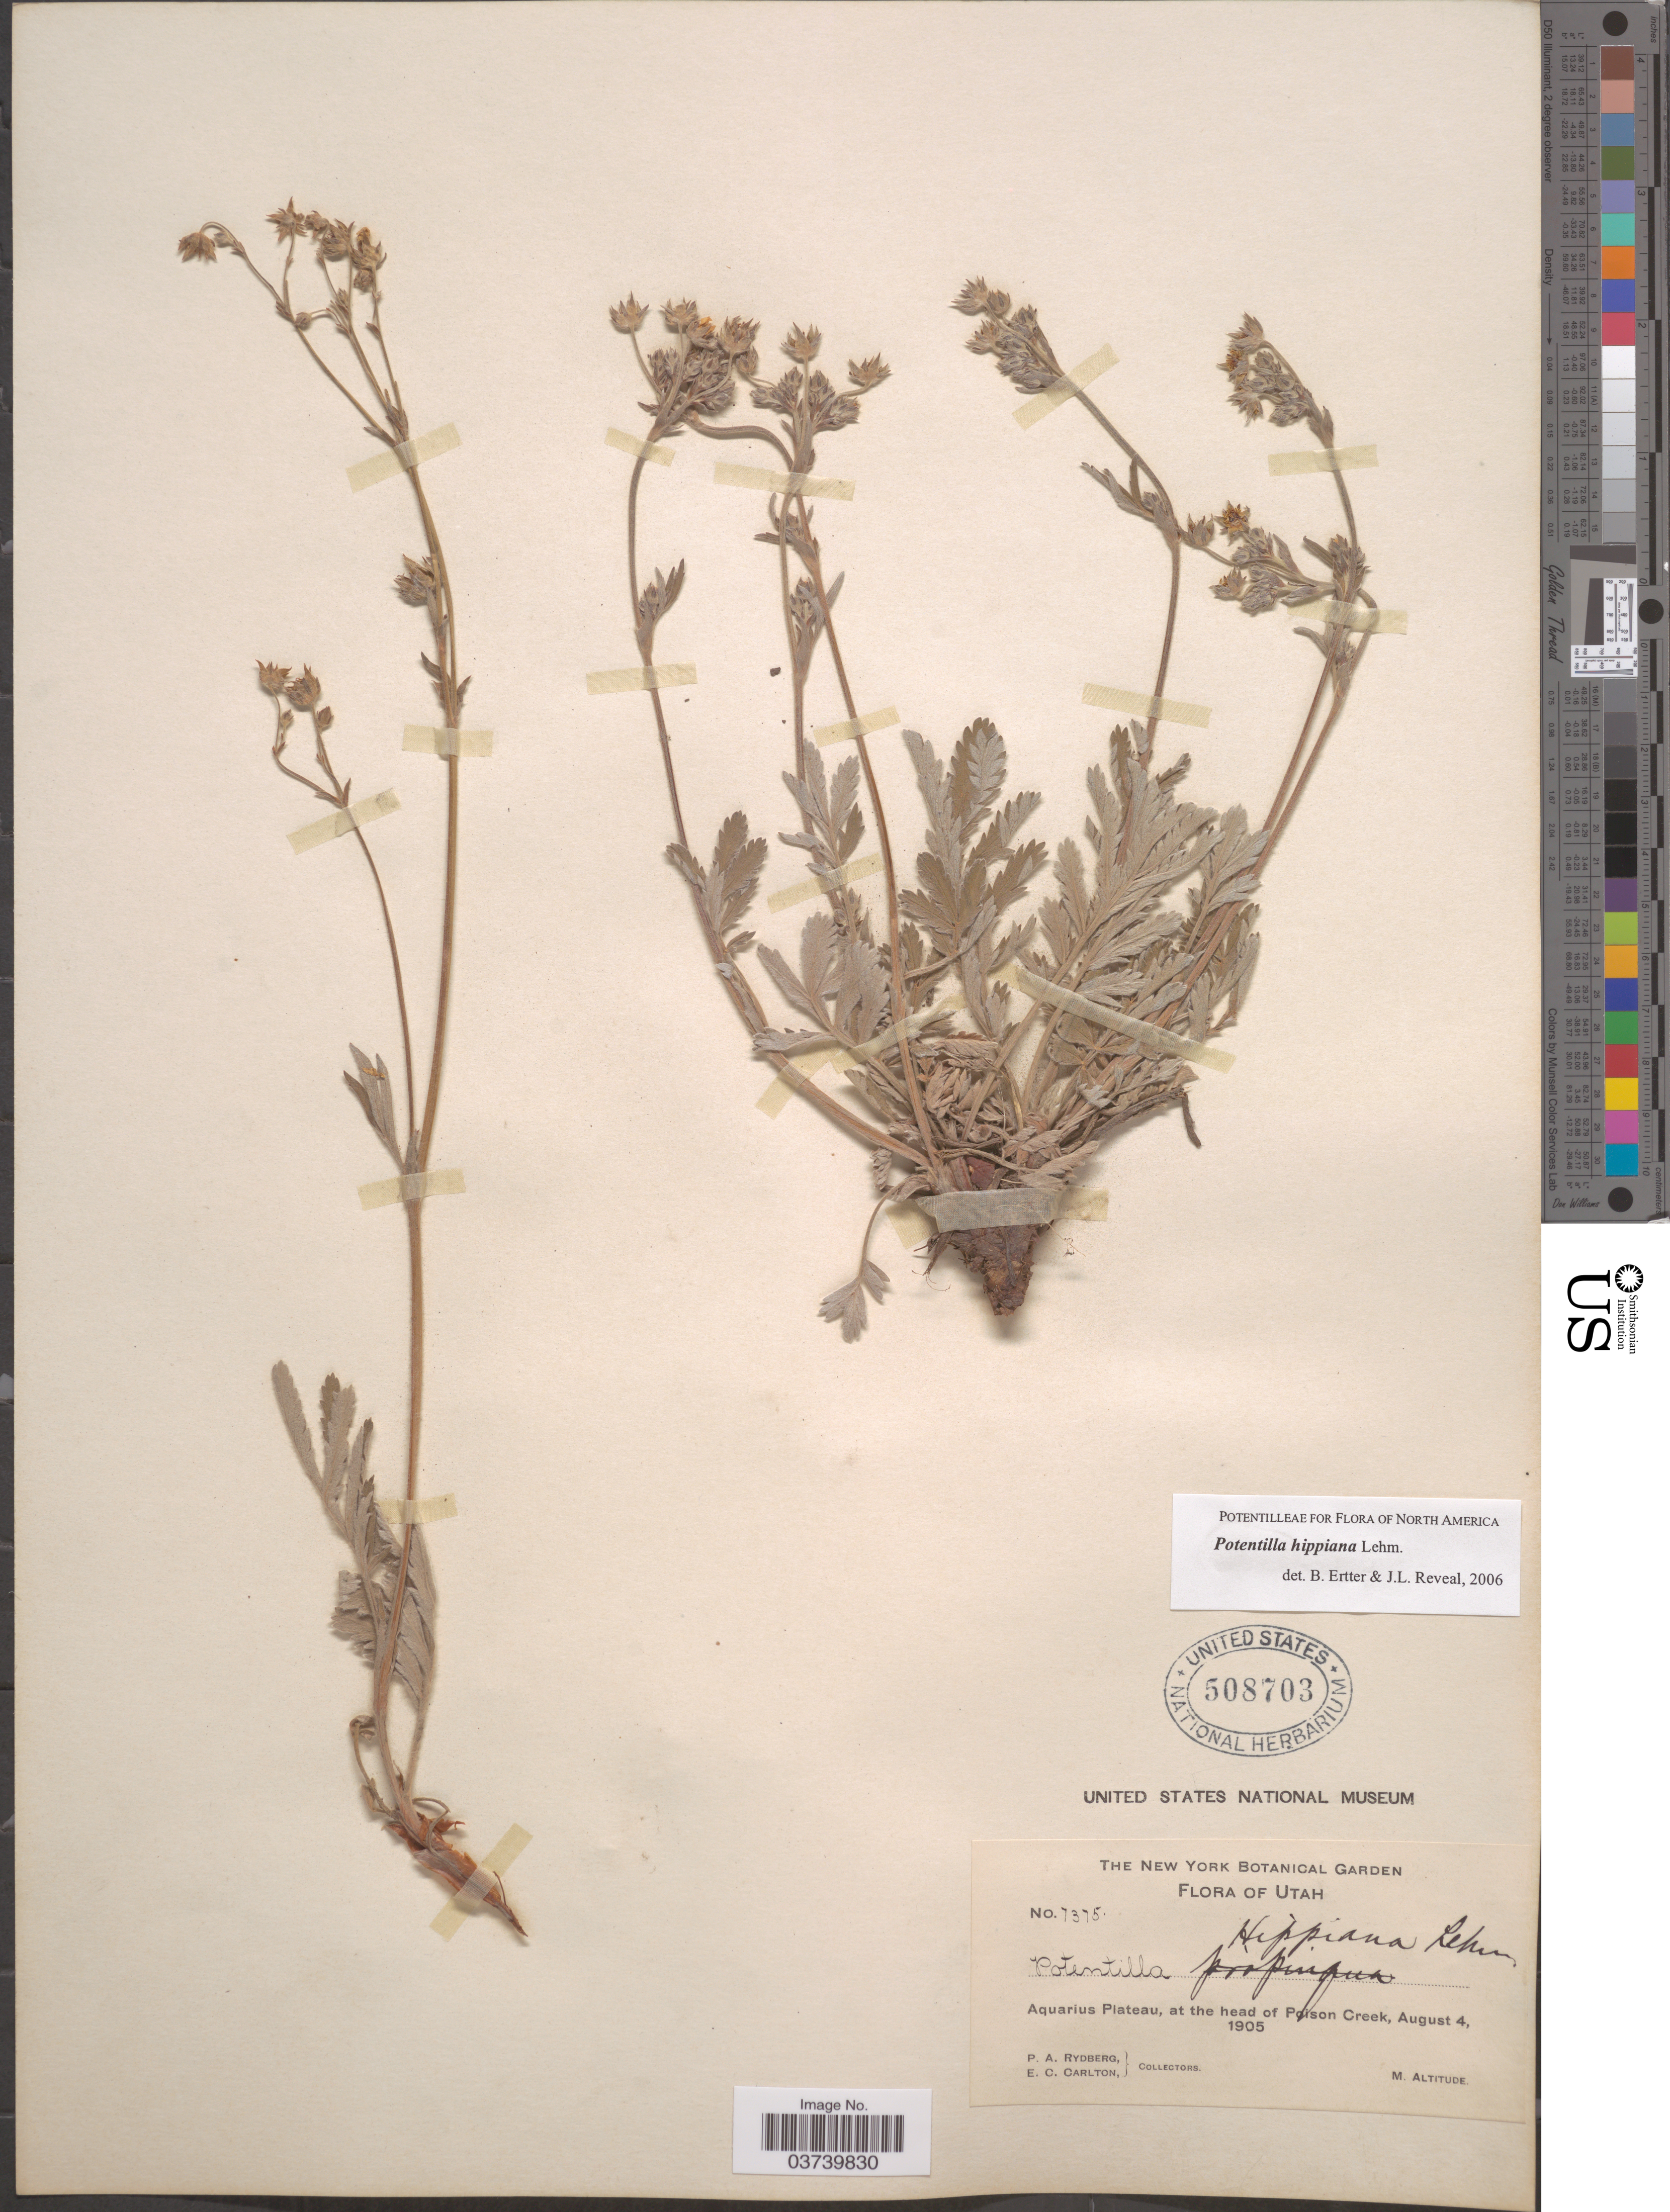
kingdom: Plantae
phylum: Tracheophyta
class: Magnoliopsida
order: Rosales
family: Rosaceae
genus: Potentilla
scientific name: Potentilla hippiana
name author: Lehm.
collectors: P. A. Rydberg & E. Carlton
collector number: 7375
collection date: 1905-08-04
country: United States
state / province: Utah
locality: Aquarius Plateau, at the head of Poison Creek.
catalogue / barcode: US 508703